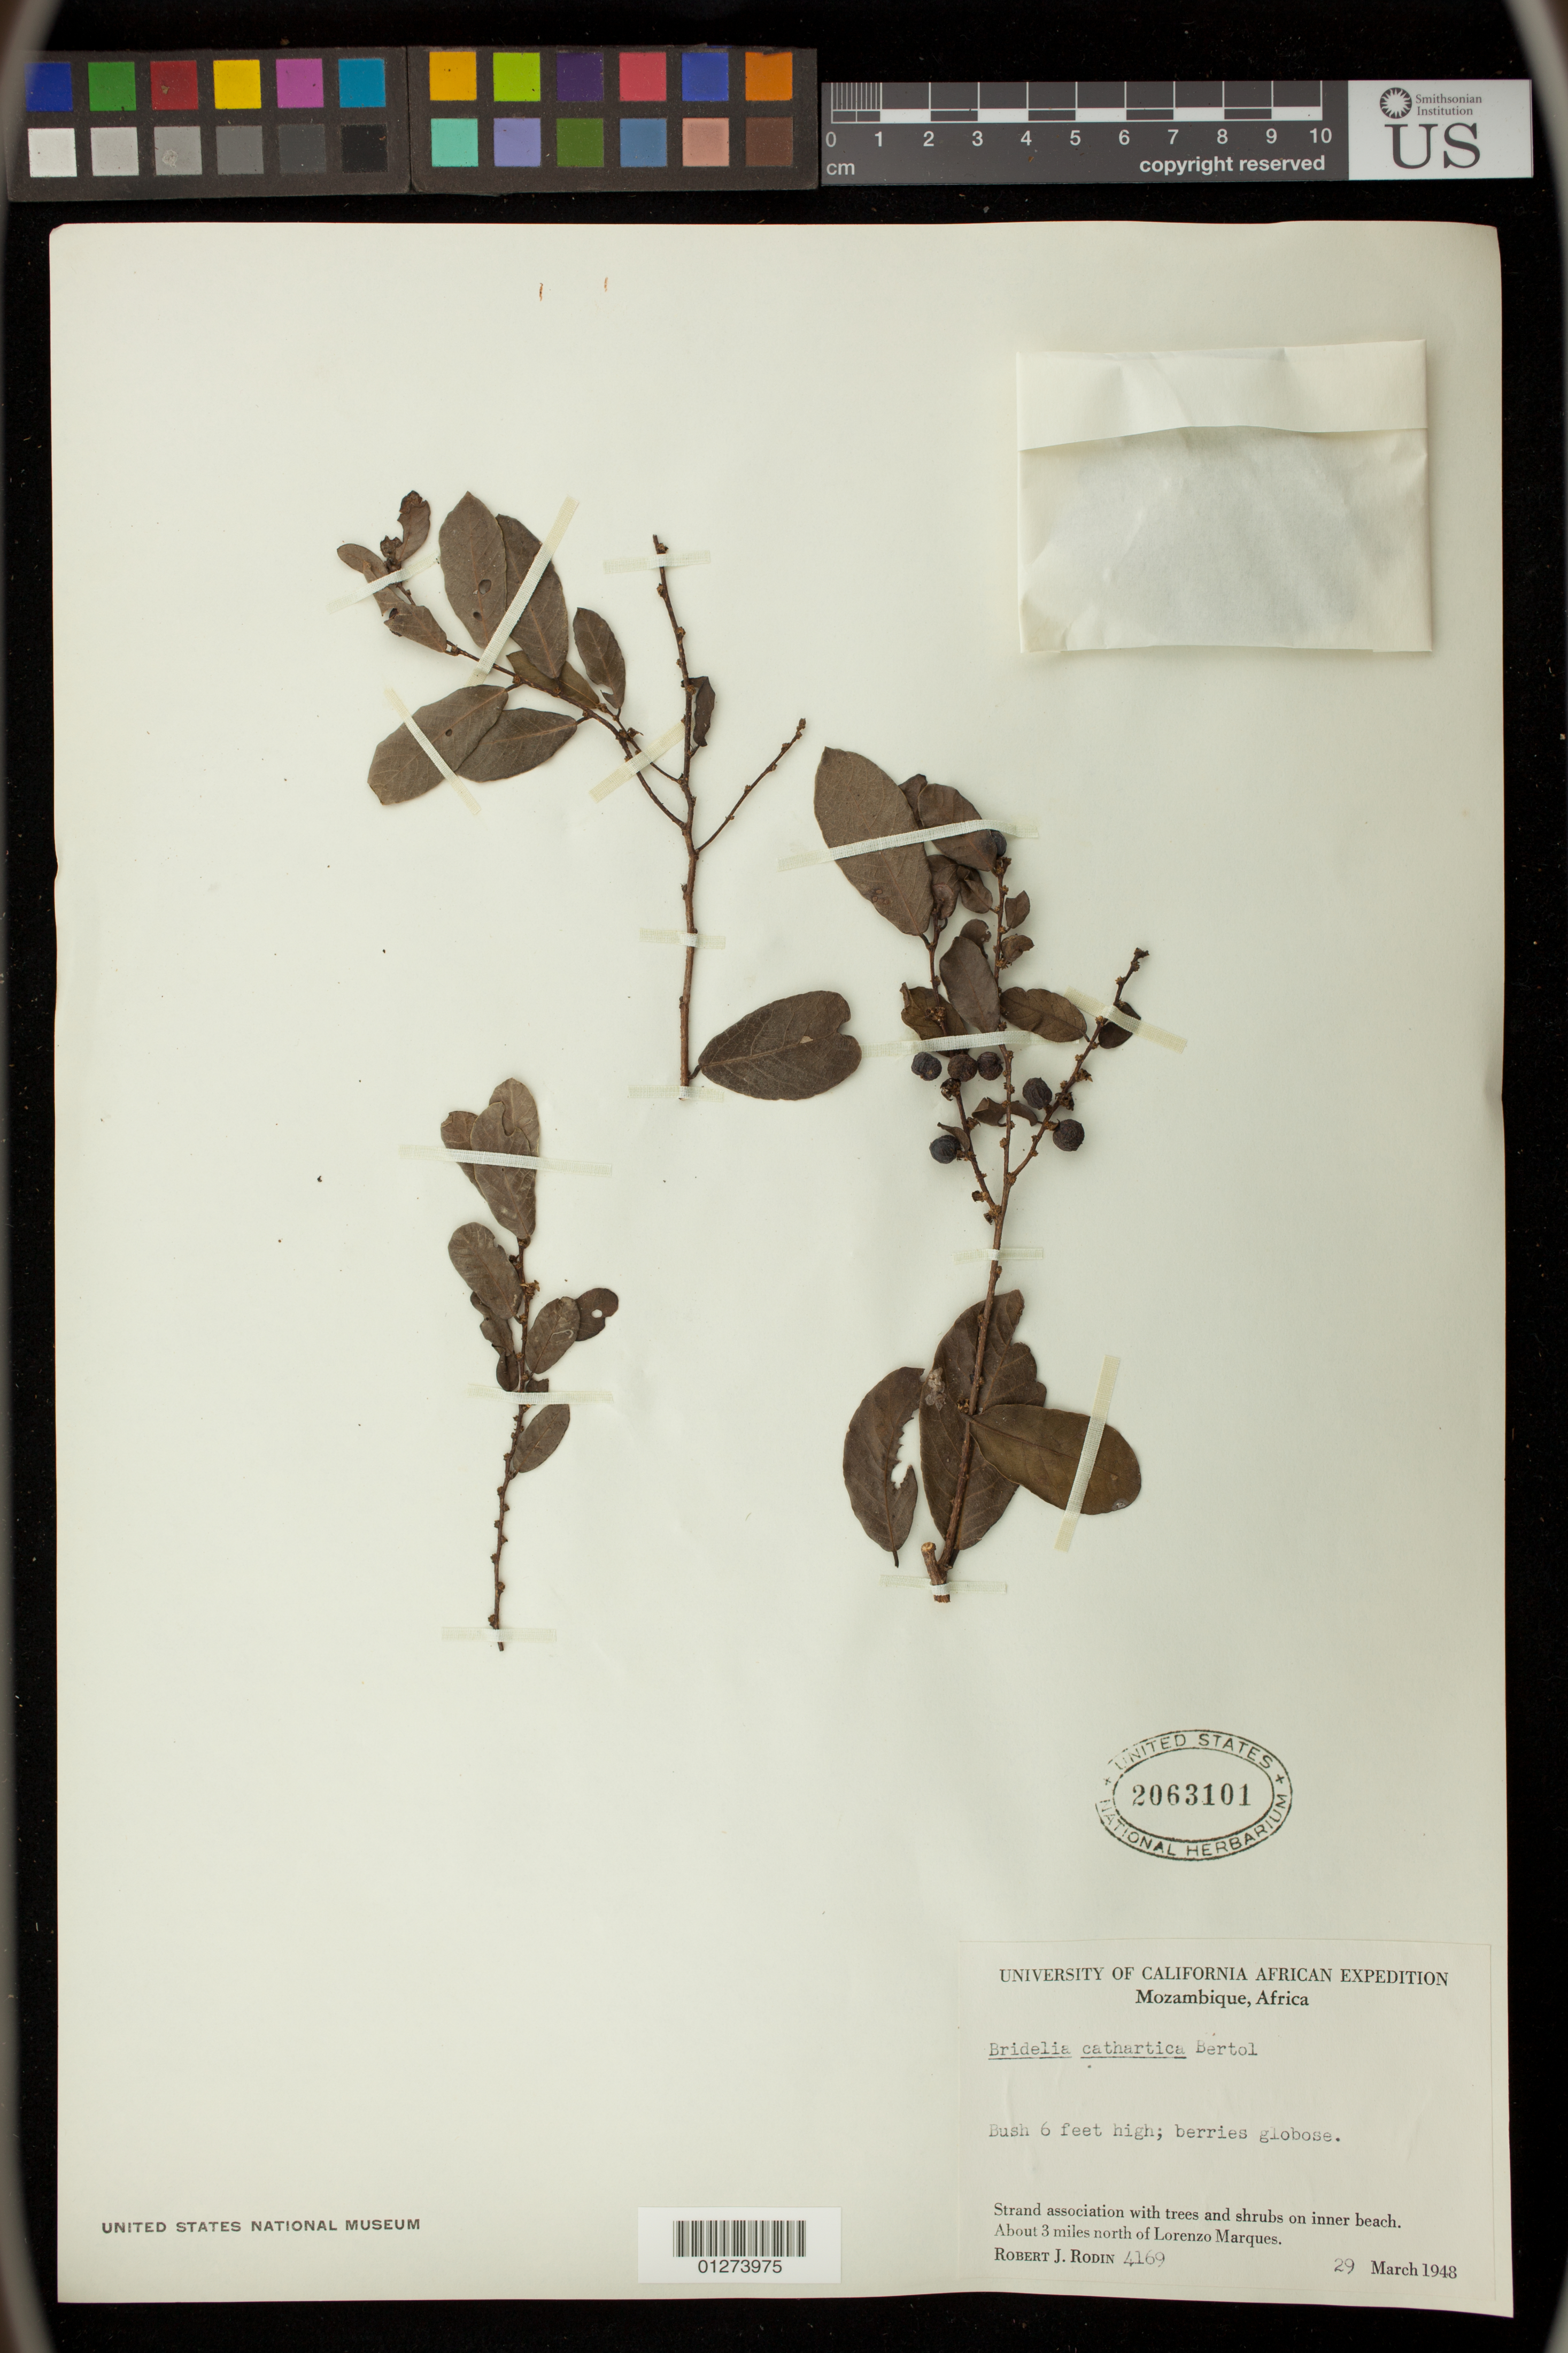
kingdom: Plantae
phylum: Tracheophyta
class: Magnoliopsida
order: Malpighiales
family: Phyllanthaceae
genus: Bridelia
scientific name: Bridelia cathartica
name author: G. Bertol.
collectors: R. J. Rodin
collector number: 4169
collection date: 1948-03-29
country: Mozambique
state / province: Maputo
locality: Strand association with trees and shrubs on inner beach. About 3 miles north of Lorenzo Marques.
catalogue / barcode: US 2063101